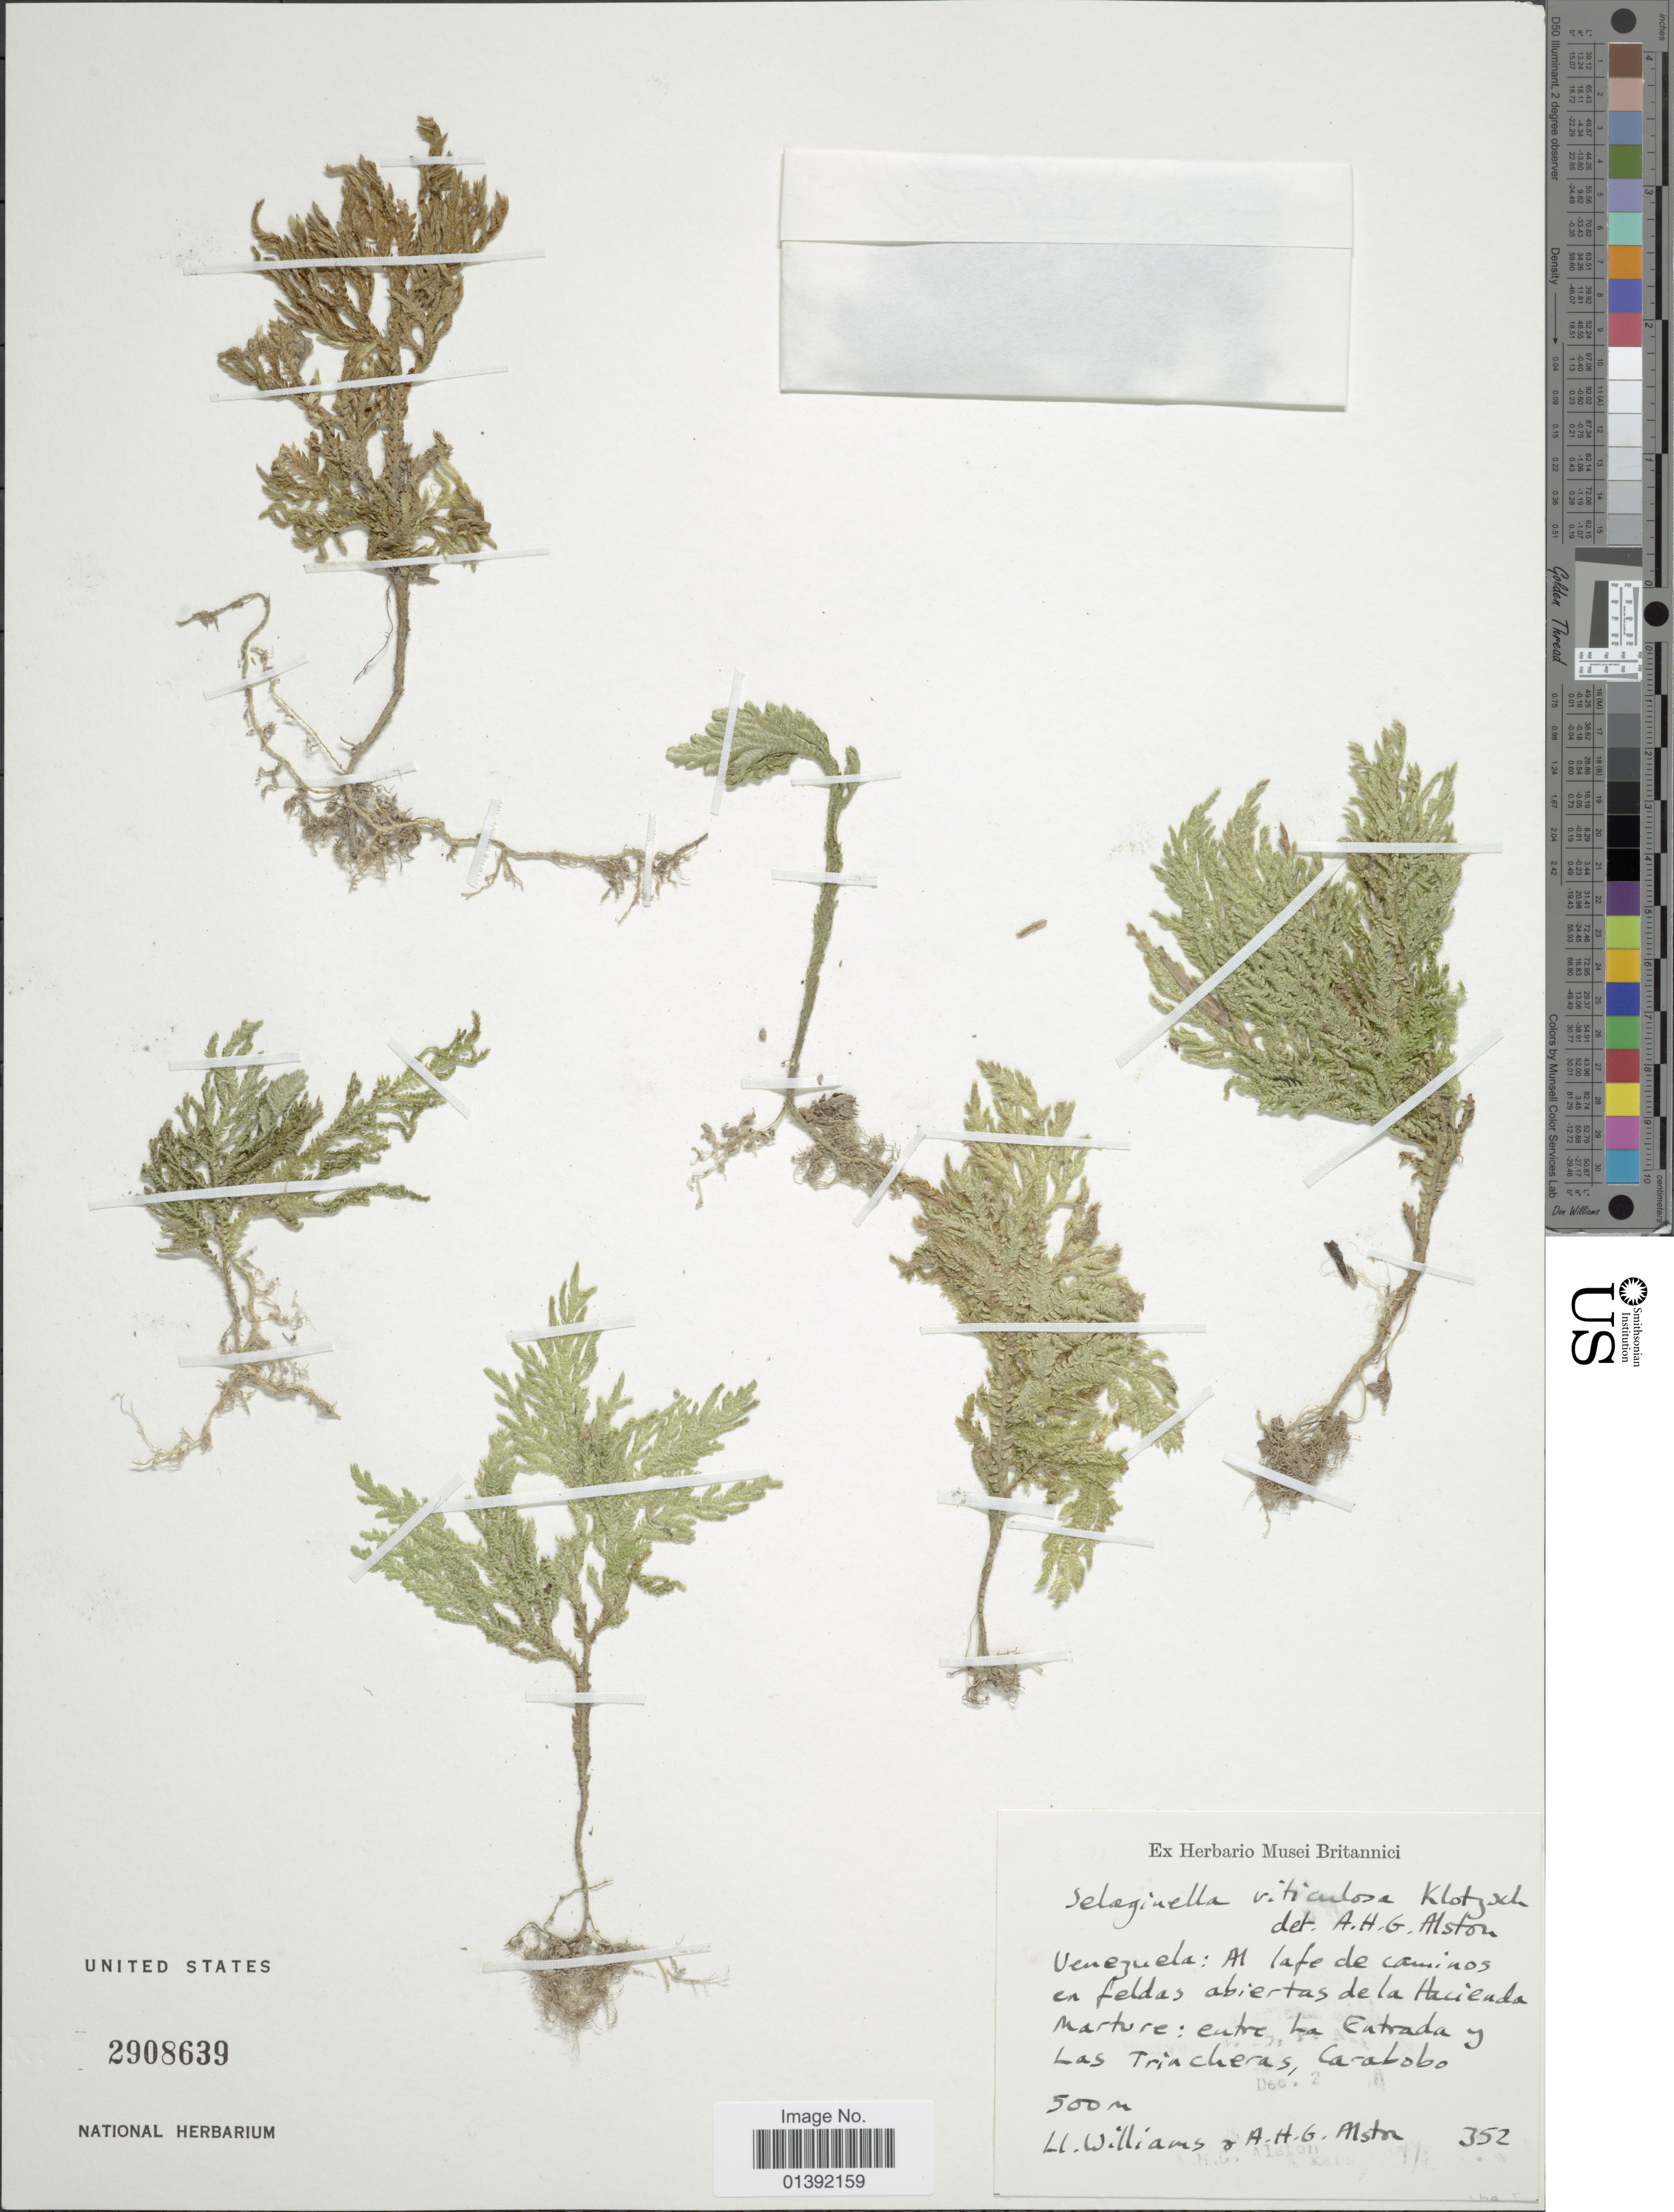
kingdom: Plantae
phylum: Tracheophyta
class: Lycopodiopsida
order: Selaginellales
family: Selaginellaceae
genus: Selaginella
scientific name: Selaginella viticulosa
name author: Klotzsch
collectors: Ll. Williams & A. H. Alston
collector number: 352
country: Venezuela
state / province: Carabobo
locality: Al lafe de caminos en feldas abiertas de la Hacienda Marture: entre la Entrada y Las Trincheras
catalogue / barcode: US 2908639